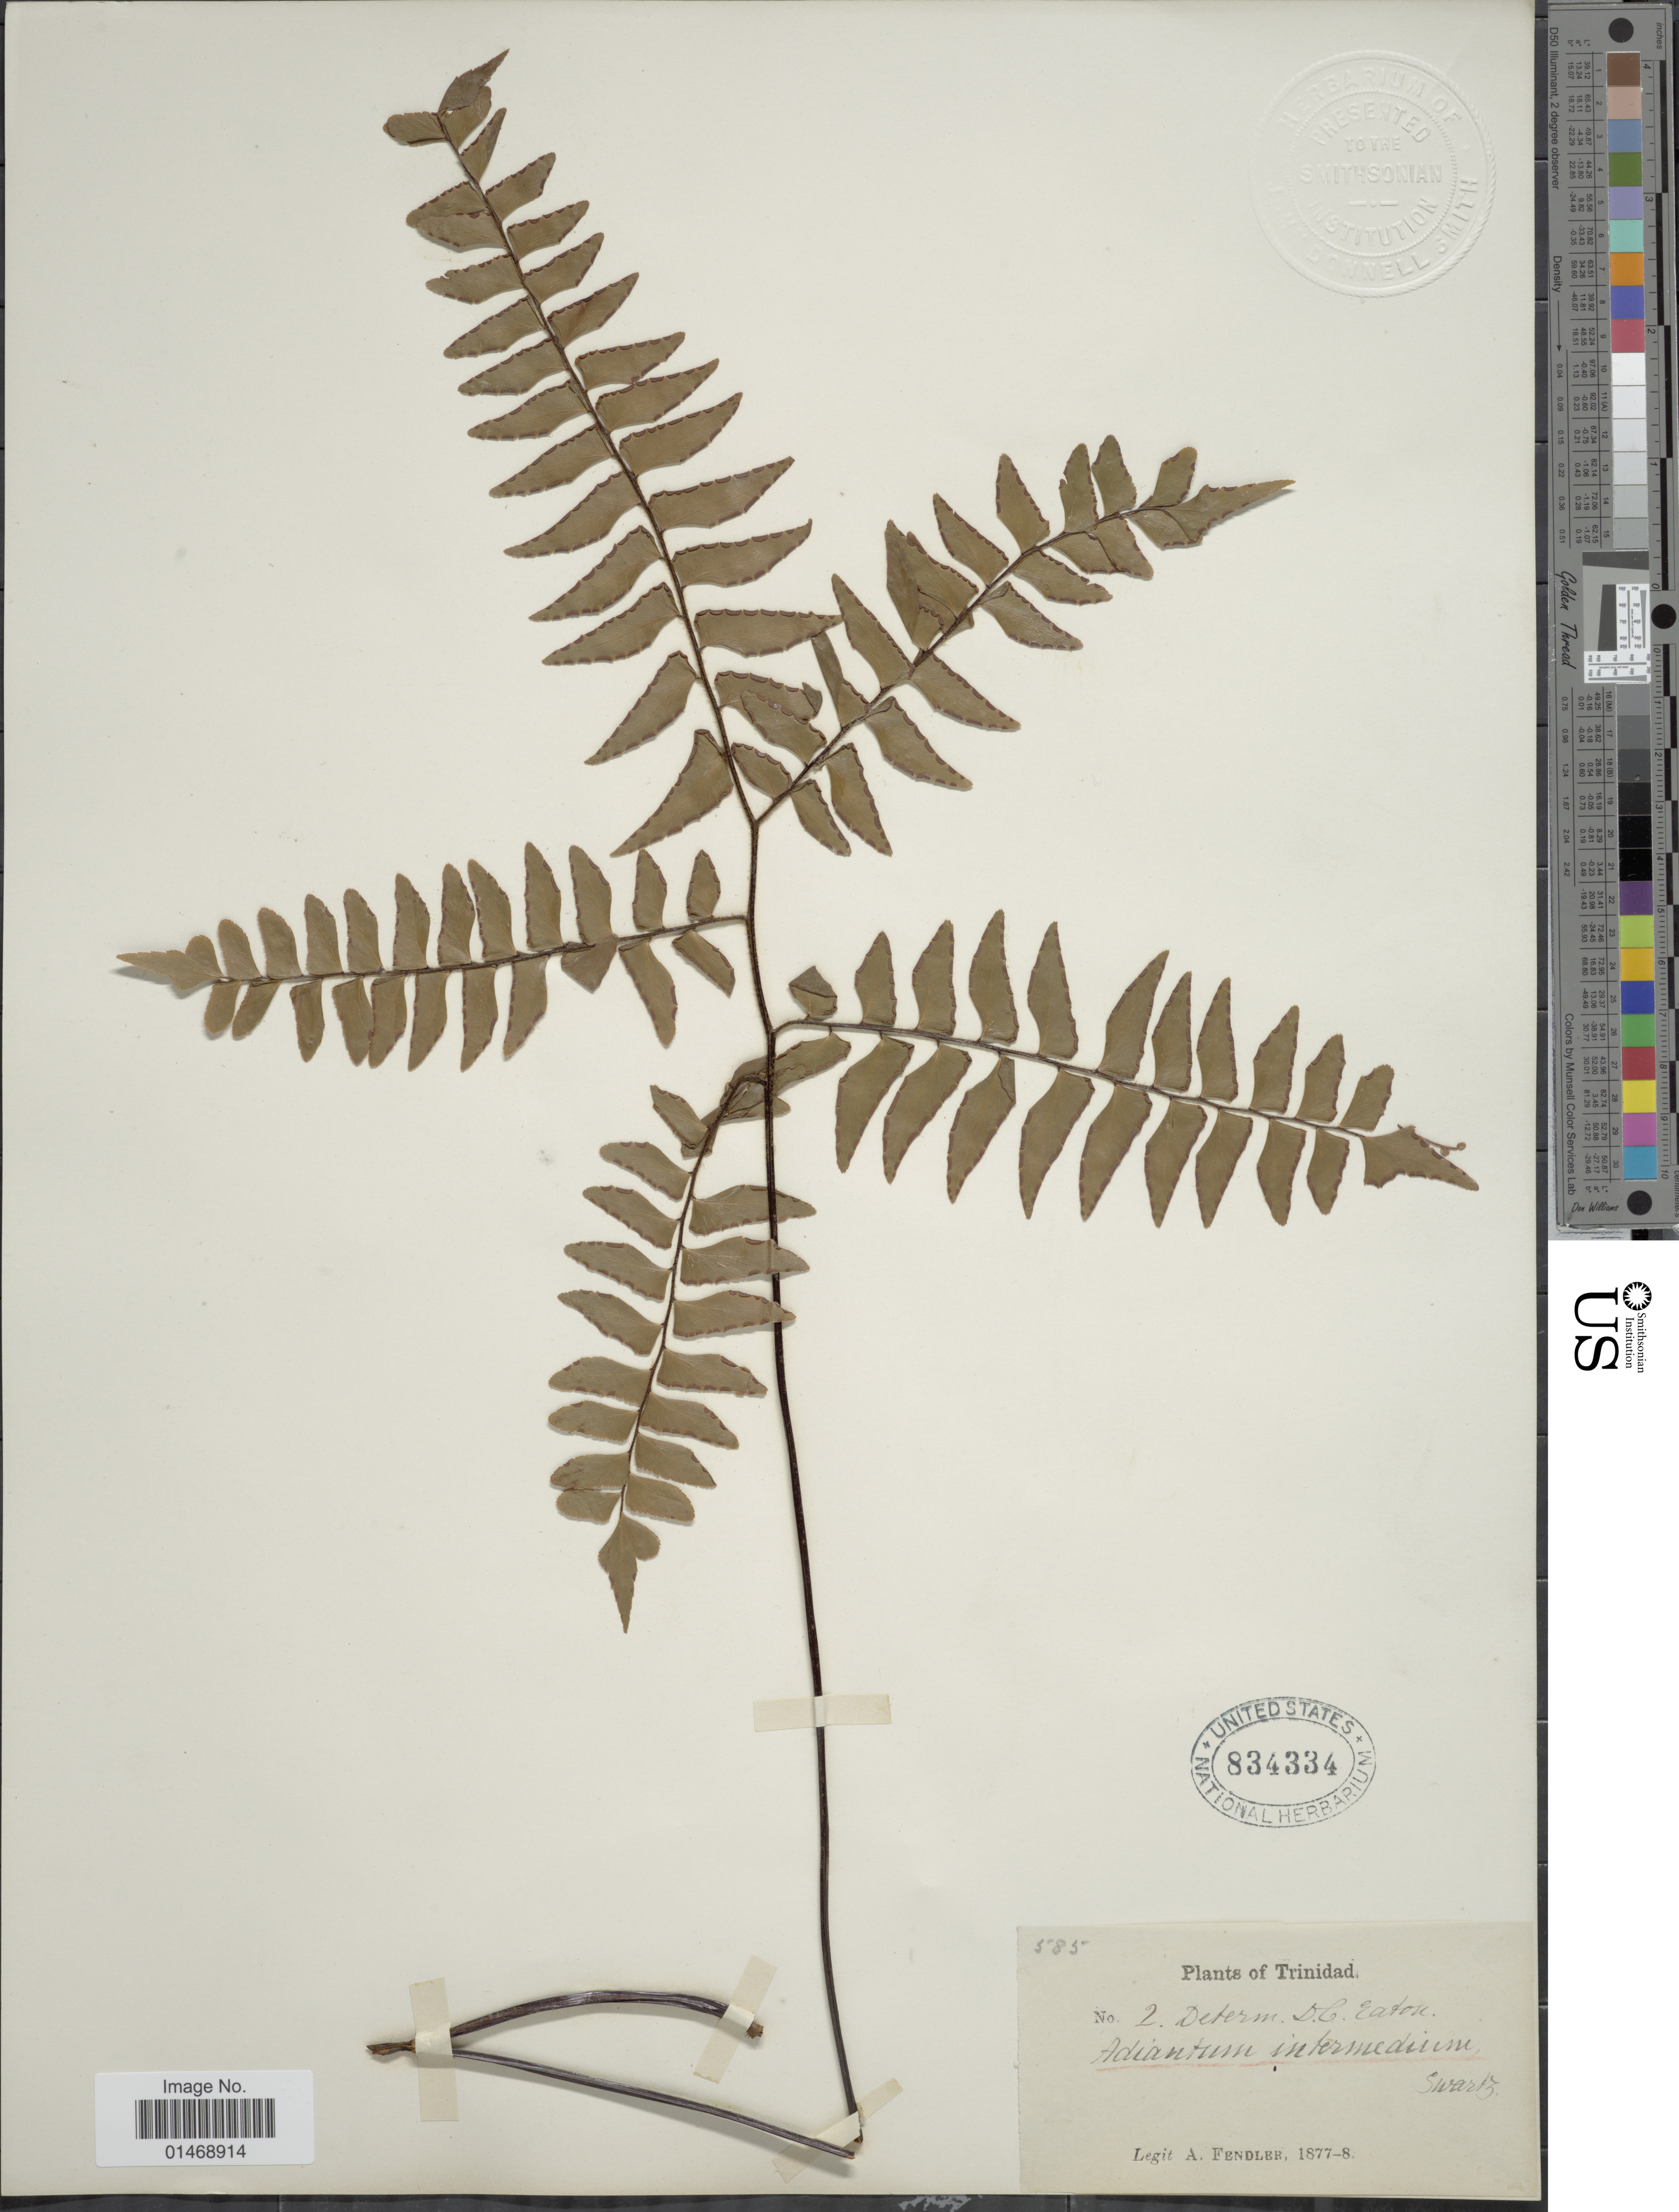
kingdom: Plantae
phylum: Tracheophyta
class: Polypodiopsida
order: Polypodiales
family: Pteridaceae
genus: Adiantum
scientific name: Adiantum latifolium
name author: Lam.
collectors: A. Fendler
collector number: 2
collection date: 1877/1888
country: Trinidad and Tobago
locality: Trinidad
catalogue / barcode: US 834334